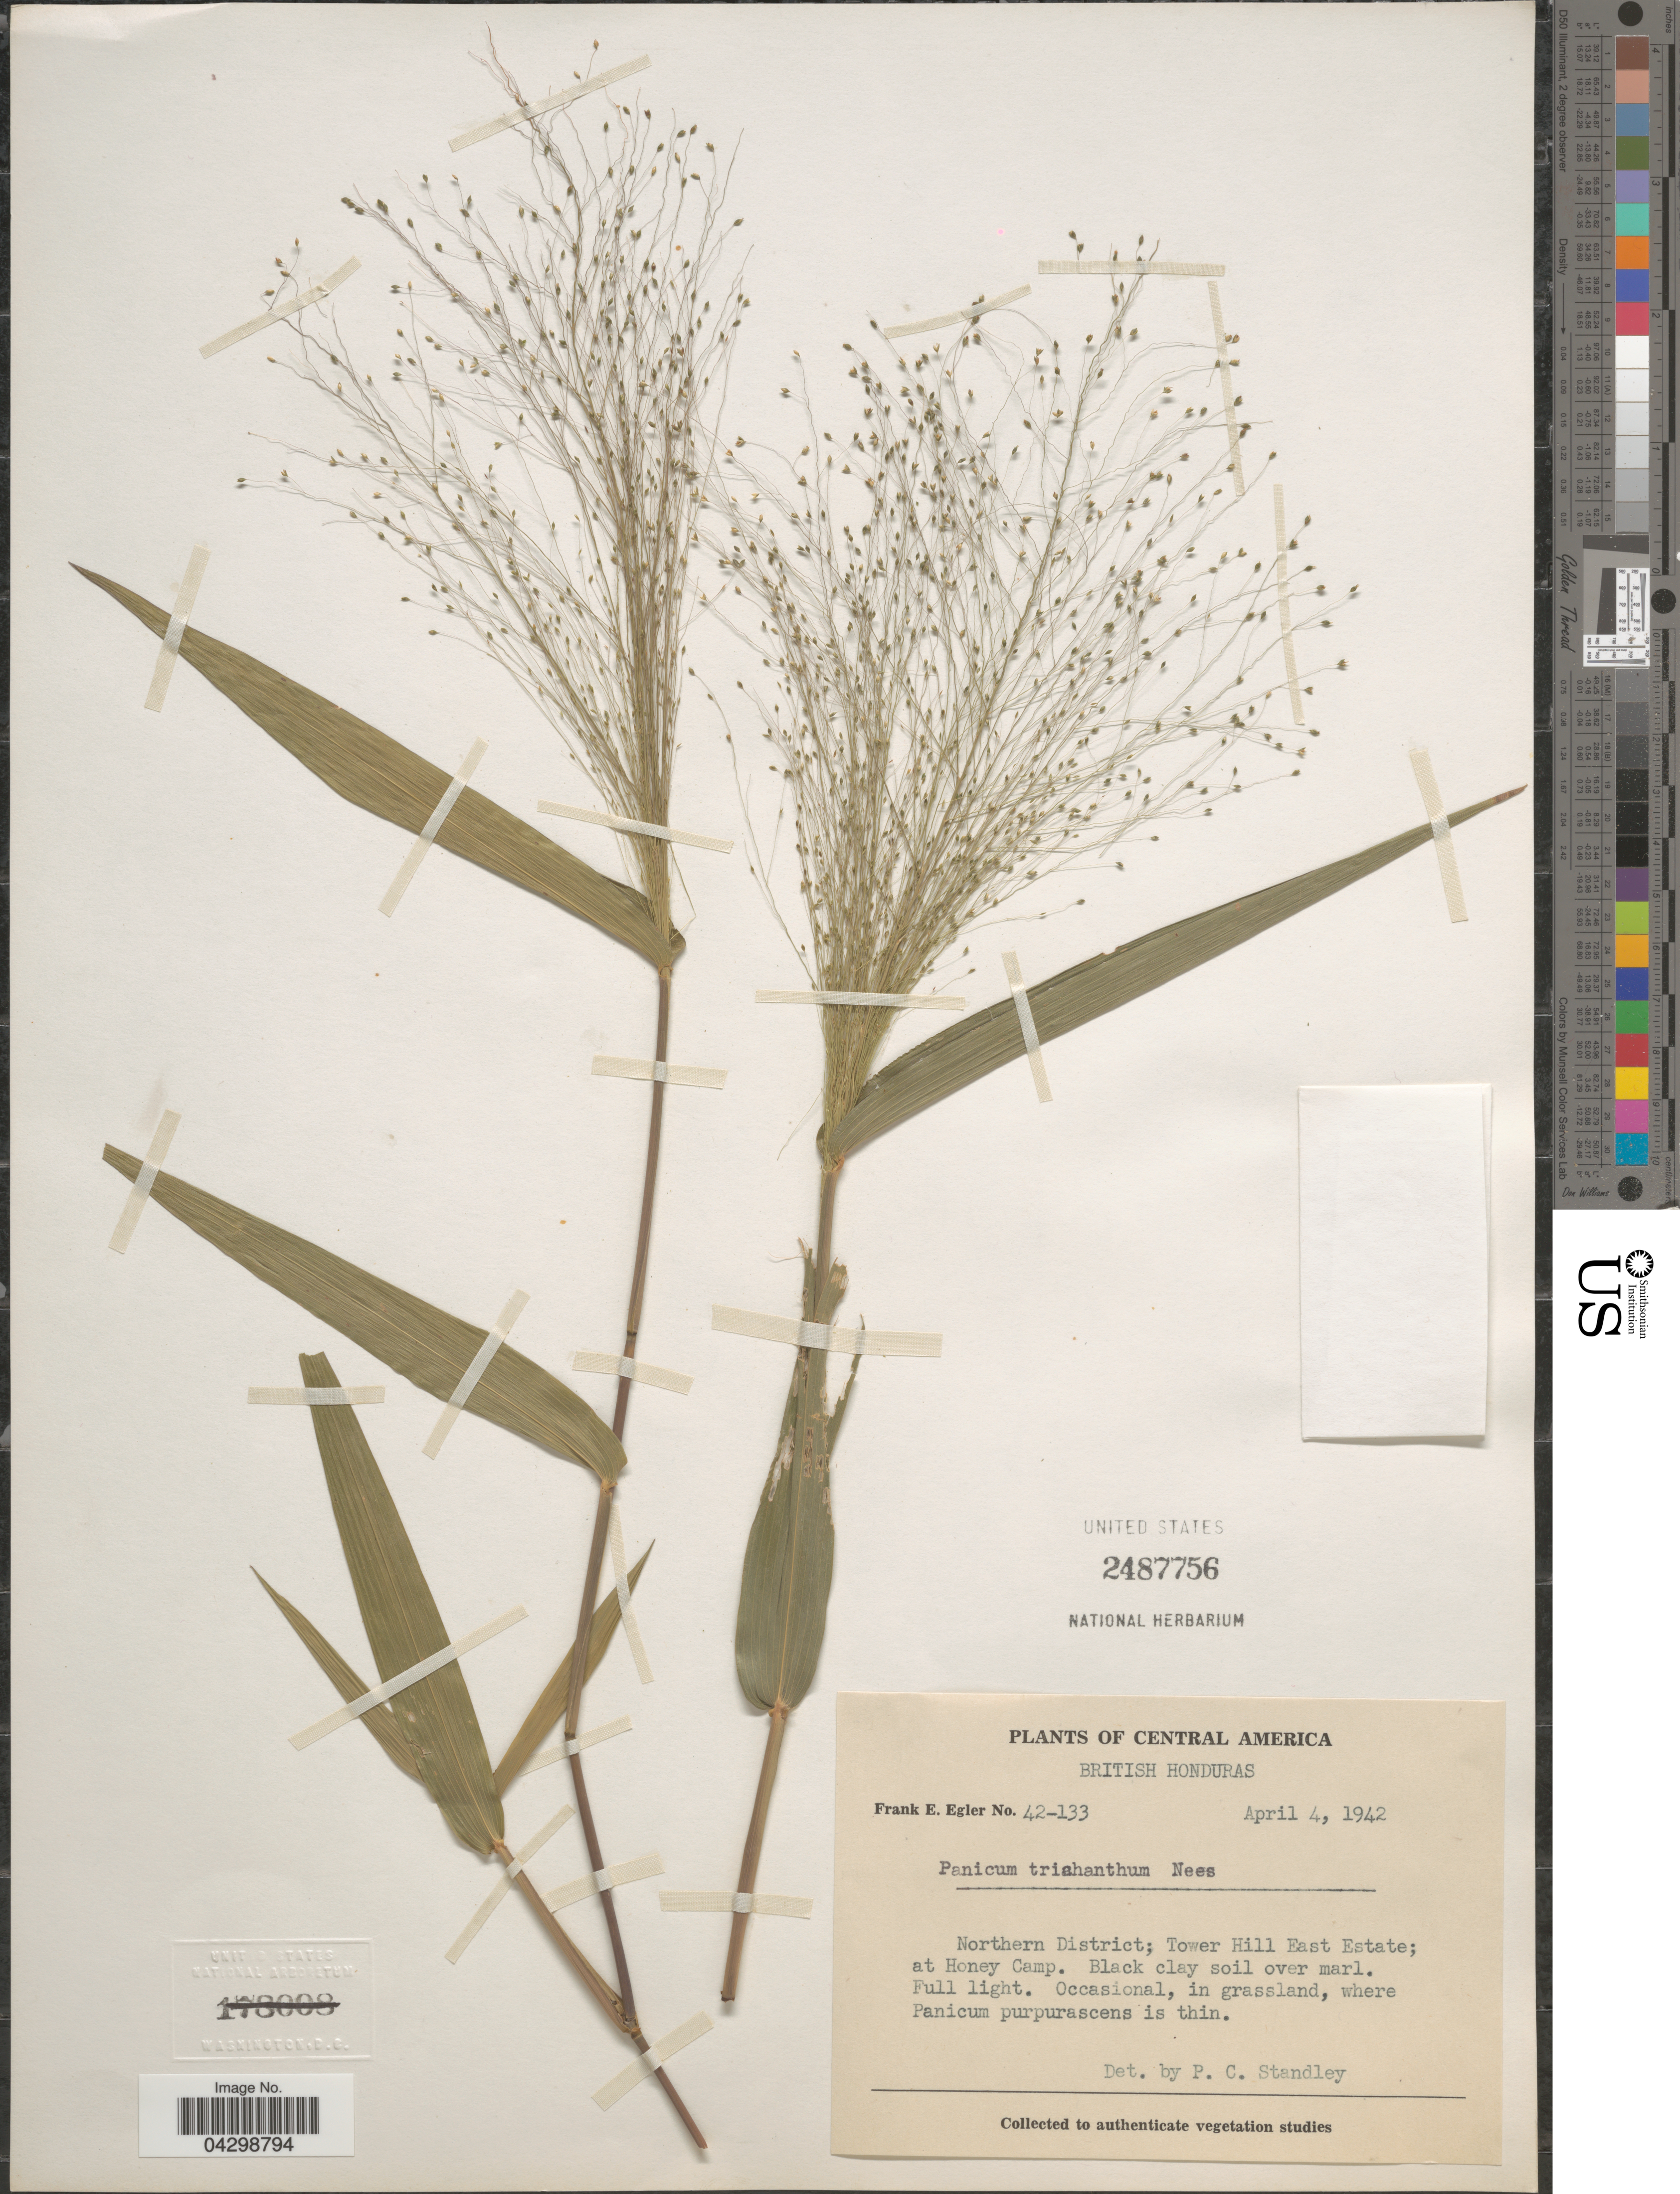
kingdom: Plantae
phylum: Tracheophyta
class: Liliopsida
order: Poales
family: Poaceae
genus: Panicum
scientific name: Panicum trichanthum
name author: Nees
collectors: F. Egler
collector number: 42-133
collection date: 1942-04-04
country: Belize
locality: British Honduras. Northern District; Tower Hill East Estate; at Honey Camp.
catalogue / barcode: US 2487756